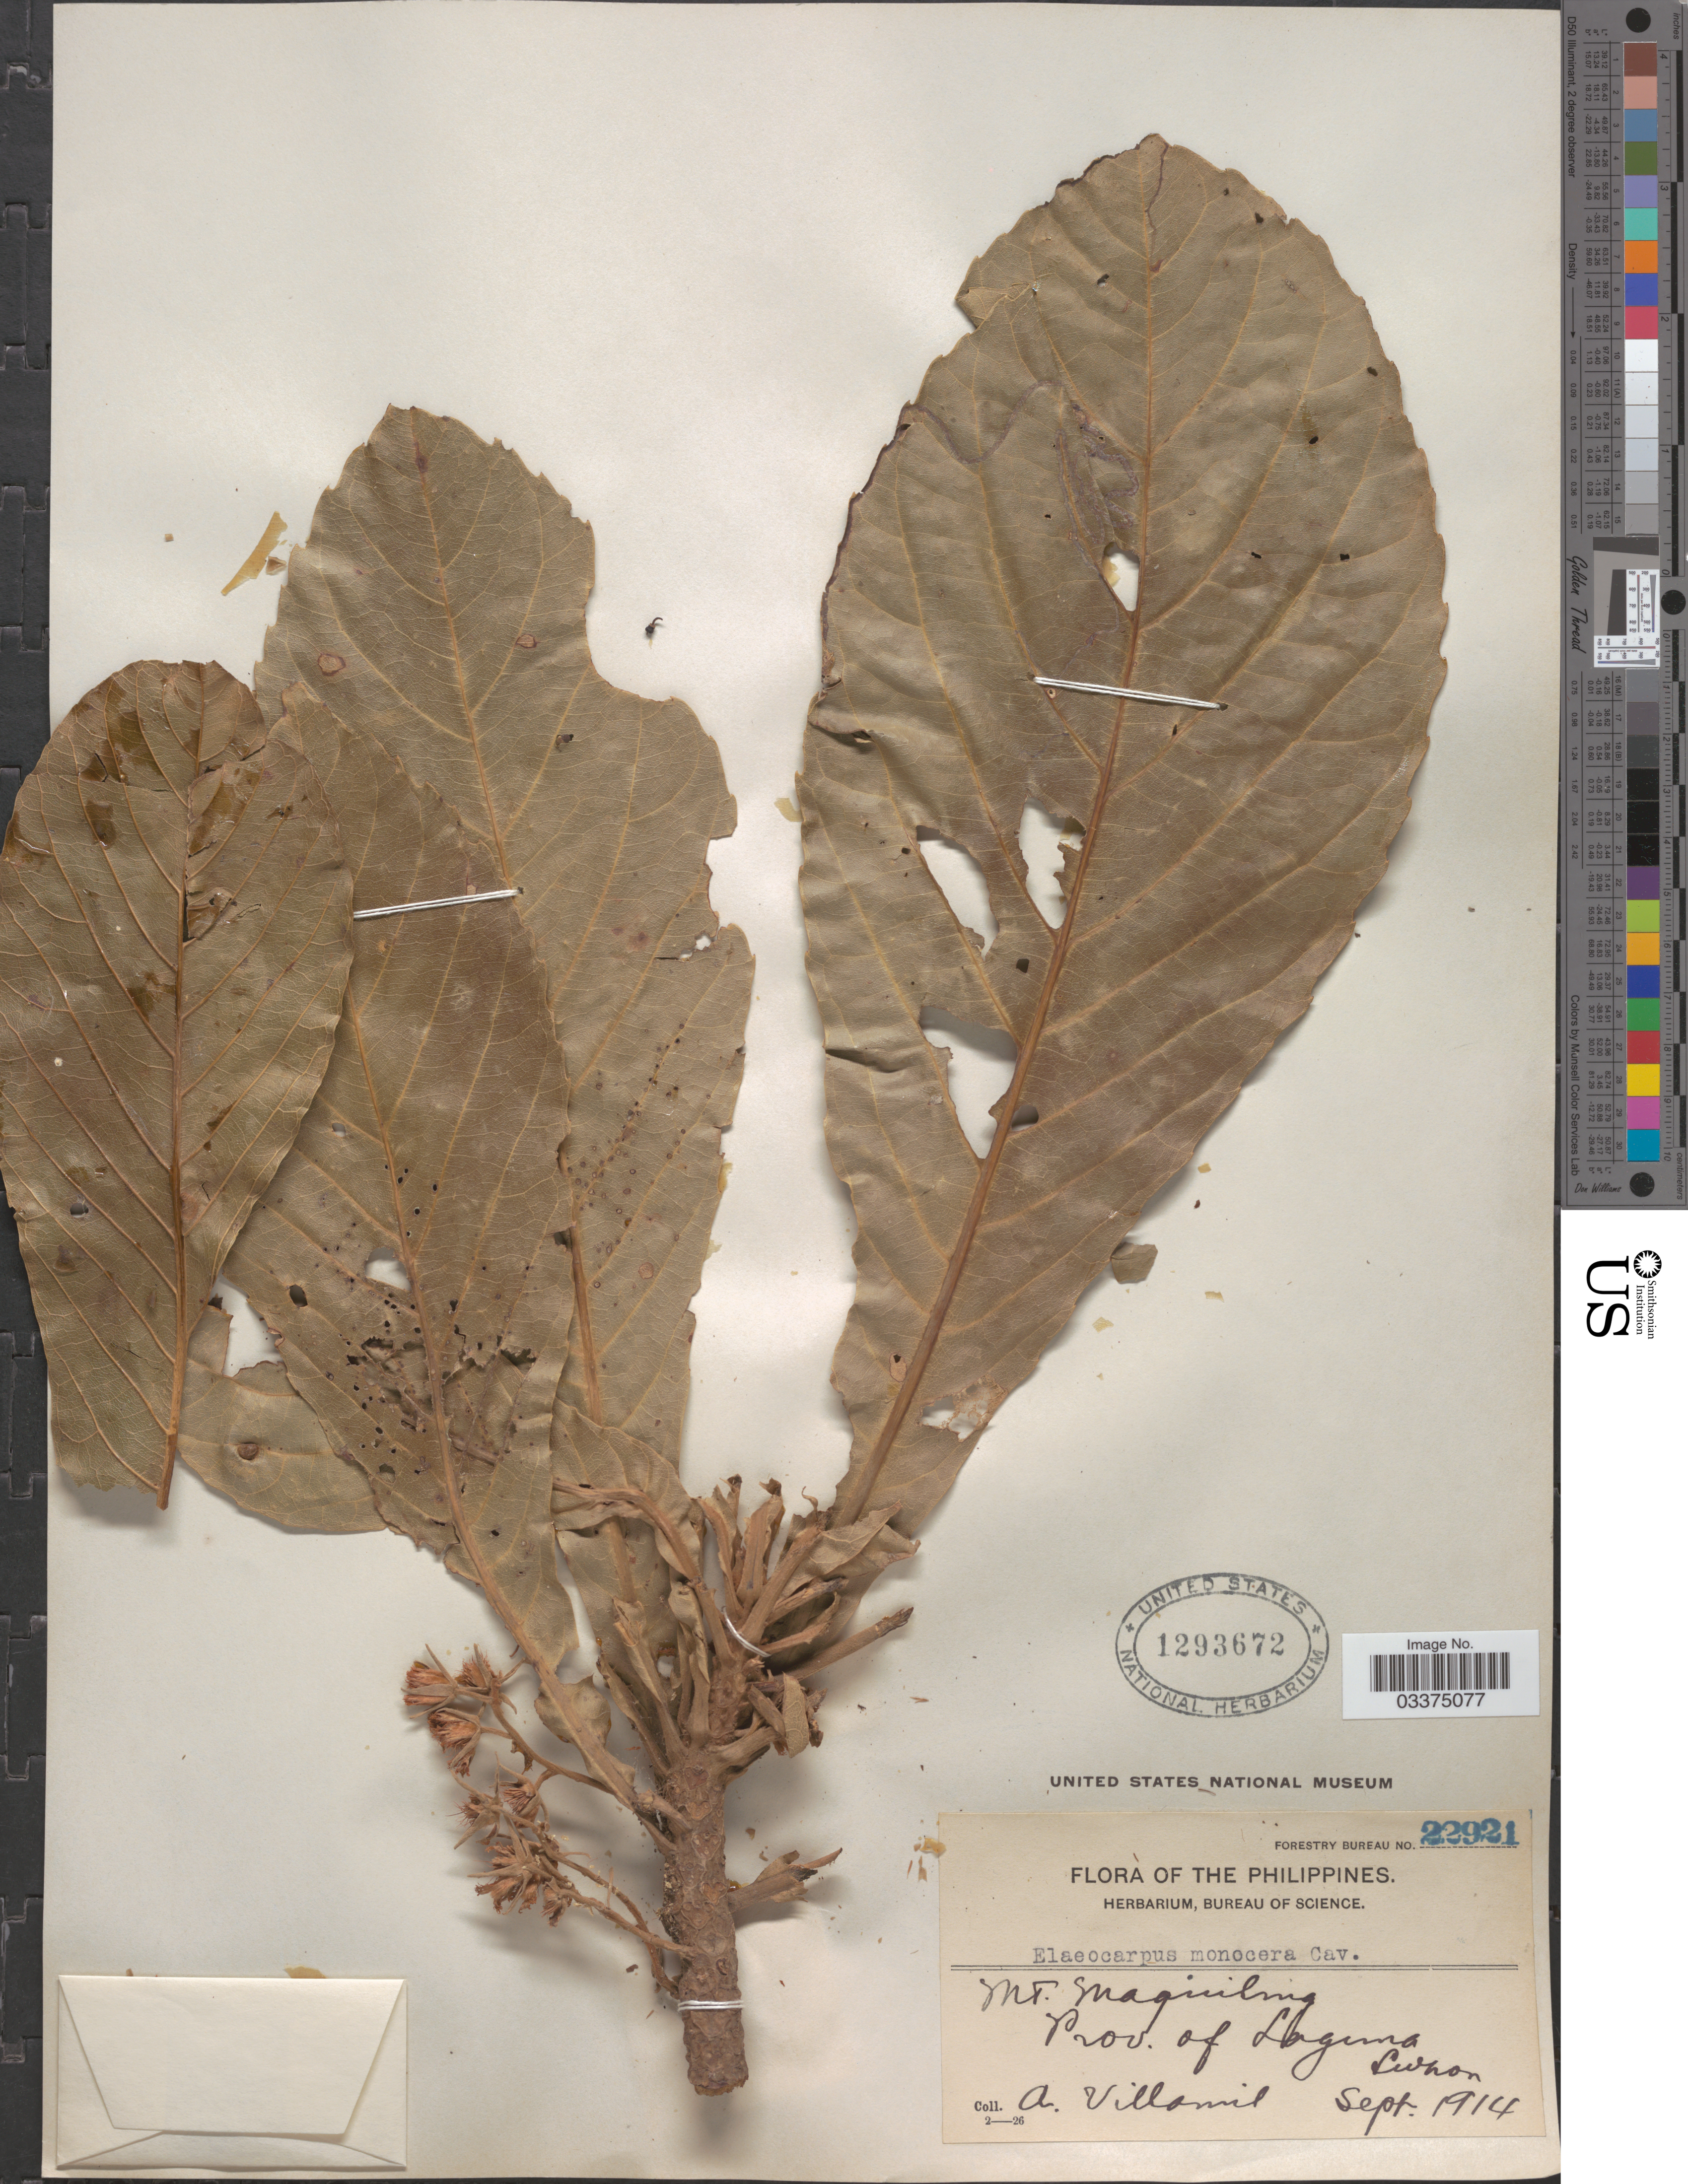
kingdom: Plantae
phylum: Tracheophyta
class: Magnoliopsida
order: Oxalidales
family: Elaeocarpaceae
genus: Elaeocarpus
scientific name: Elaeocarpus monocera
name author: Cav.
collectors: A. Villamil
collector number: Forestry Bureau 22921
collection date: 1914-09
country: Philippines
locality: Mt. Mquiling, Prov. of Laguna, Luzon.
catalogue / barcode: US 1293672